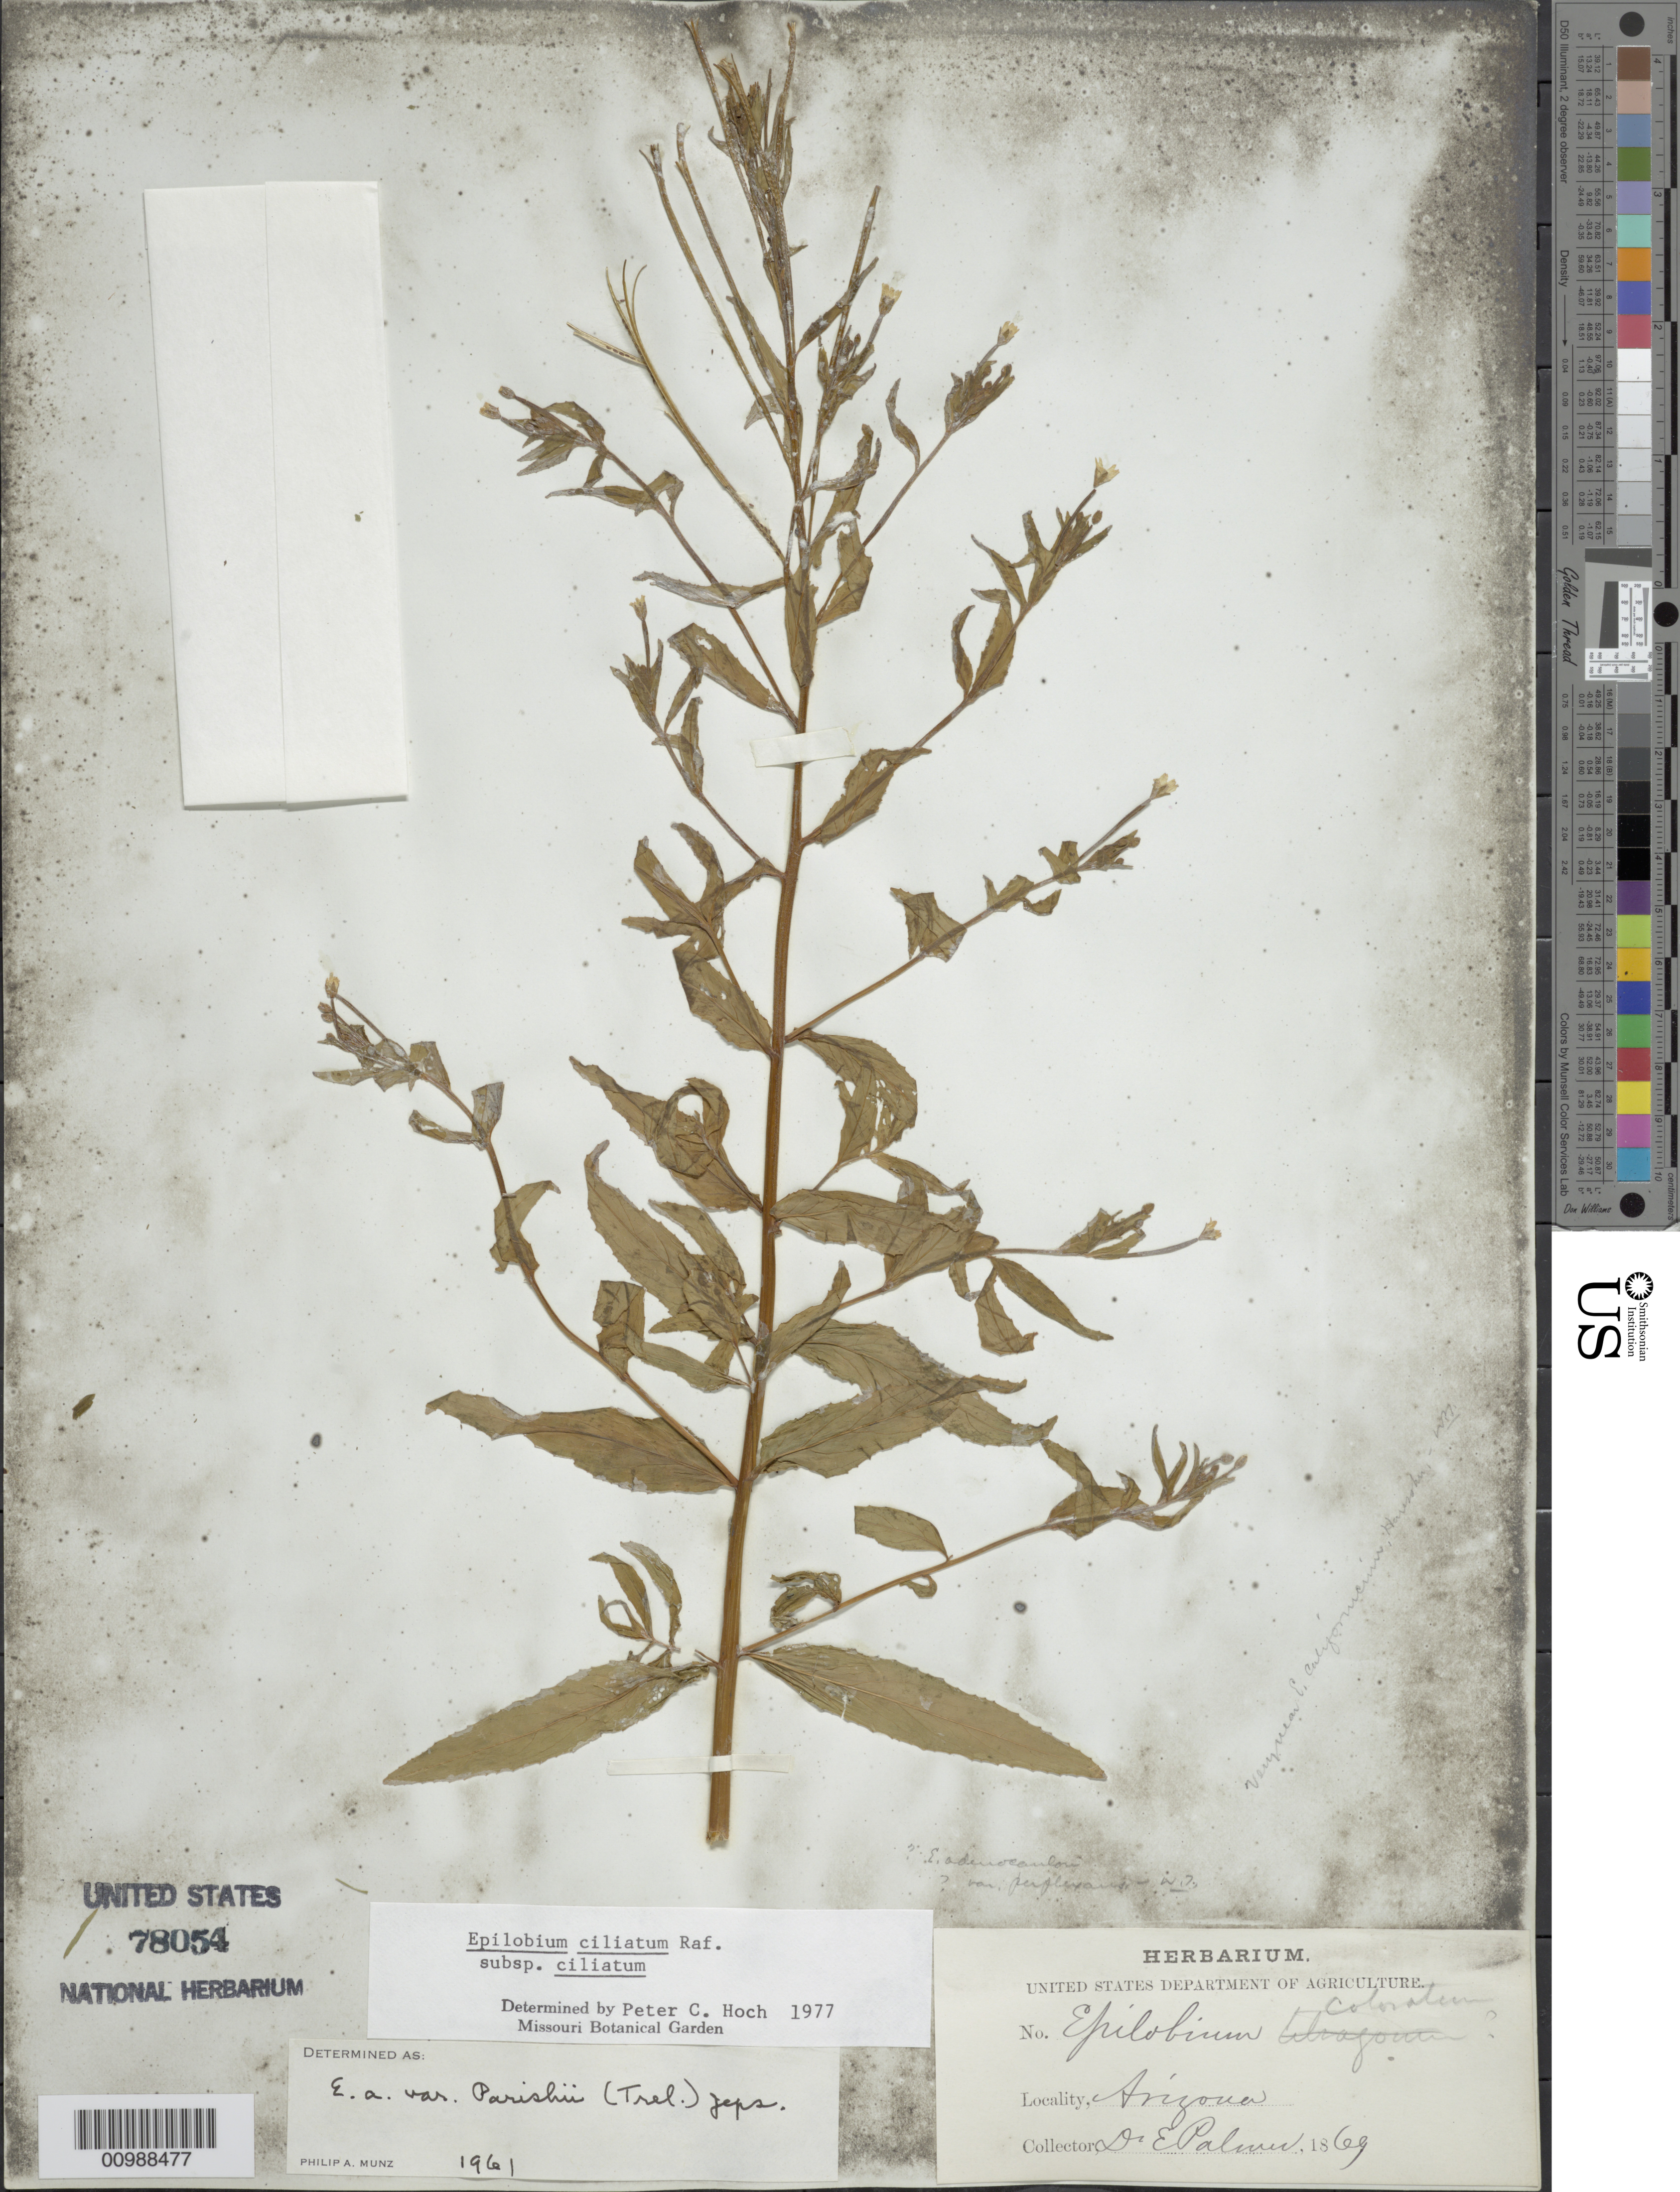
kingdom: Plantae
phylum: Tracheophyta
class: Magnoliopsida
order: Myrtales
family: Onagraceae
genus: Epilobium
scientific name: Epilobium ciliatum subsp. ciliatum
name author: Raf.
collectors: D. E. Palmer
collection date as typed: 1869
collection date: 1869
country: United States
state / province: Arizona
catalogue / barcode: US 78054